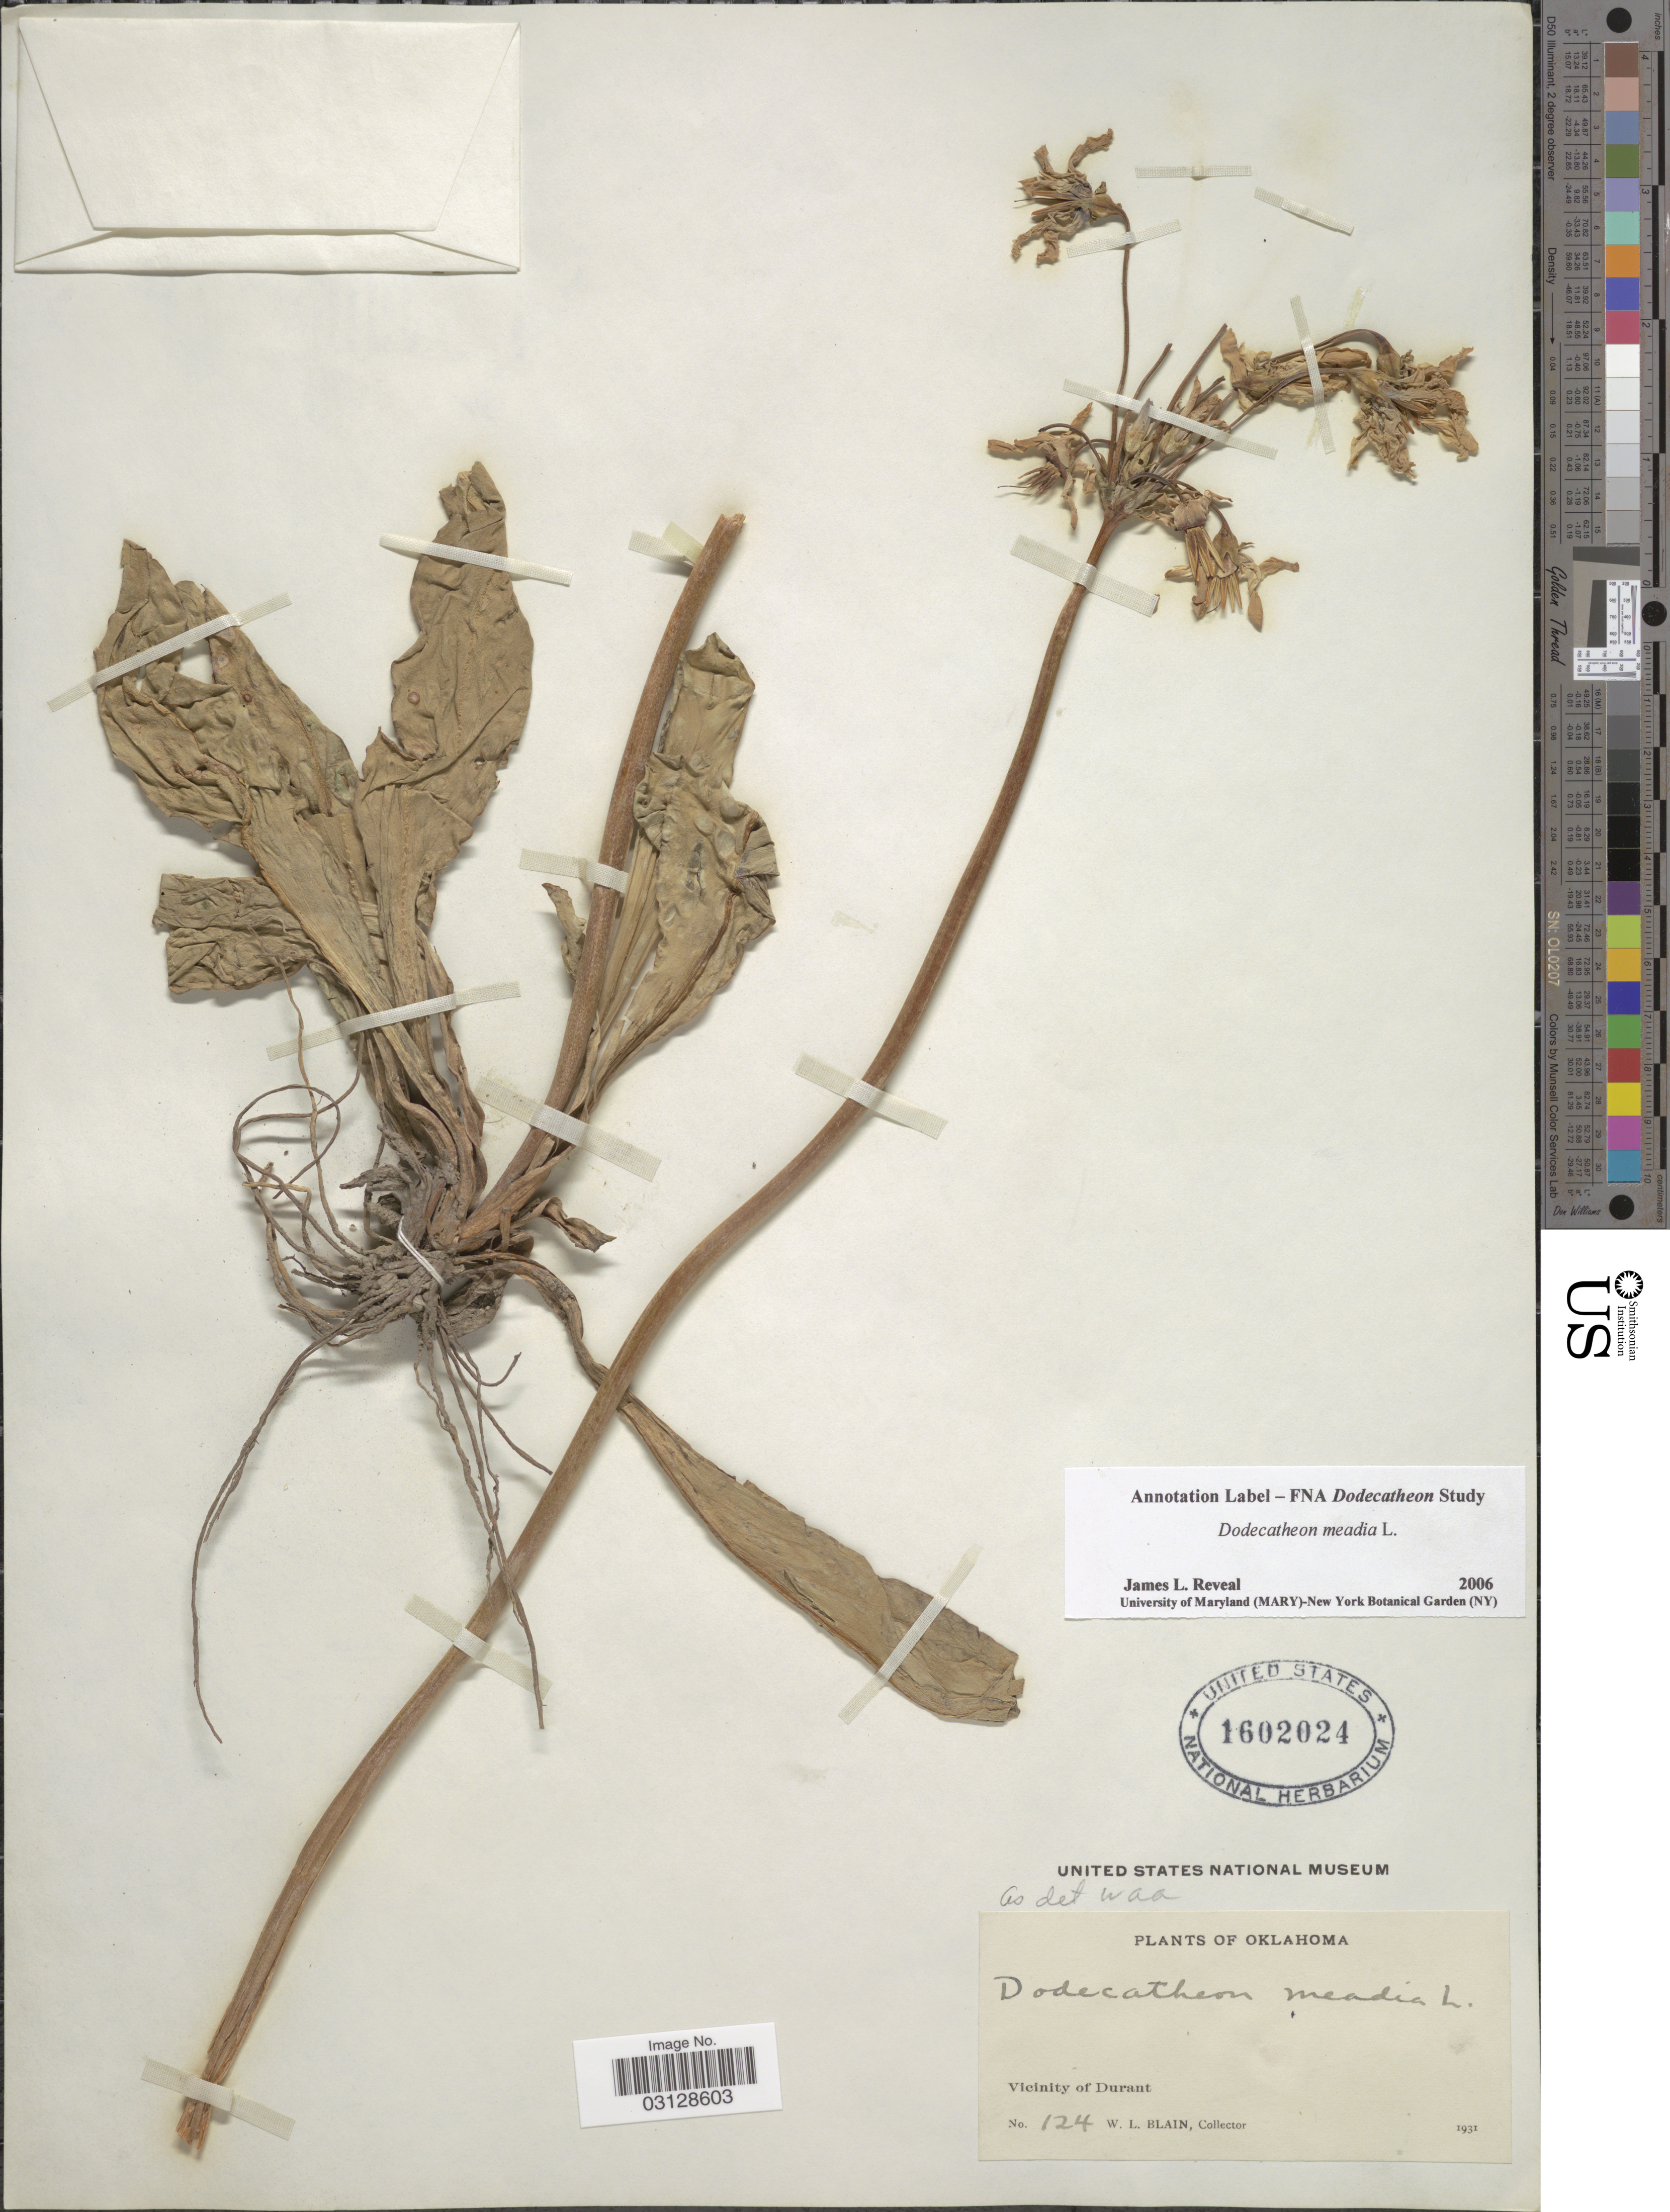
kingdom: Plantae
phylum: Tracheophyta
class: Magnoliopsida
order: Ericales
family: Primulaceae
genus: Dodecatheon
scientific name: Dodecatheon meadia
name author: L.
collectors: W. Blain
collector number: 124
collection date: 1931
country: United States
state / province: Oklahoma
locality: Vicinity of Durant.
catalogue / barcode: US 1602024